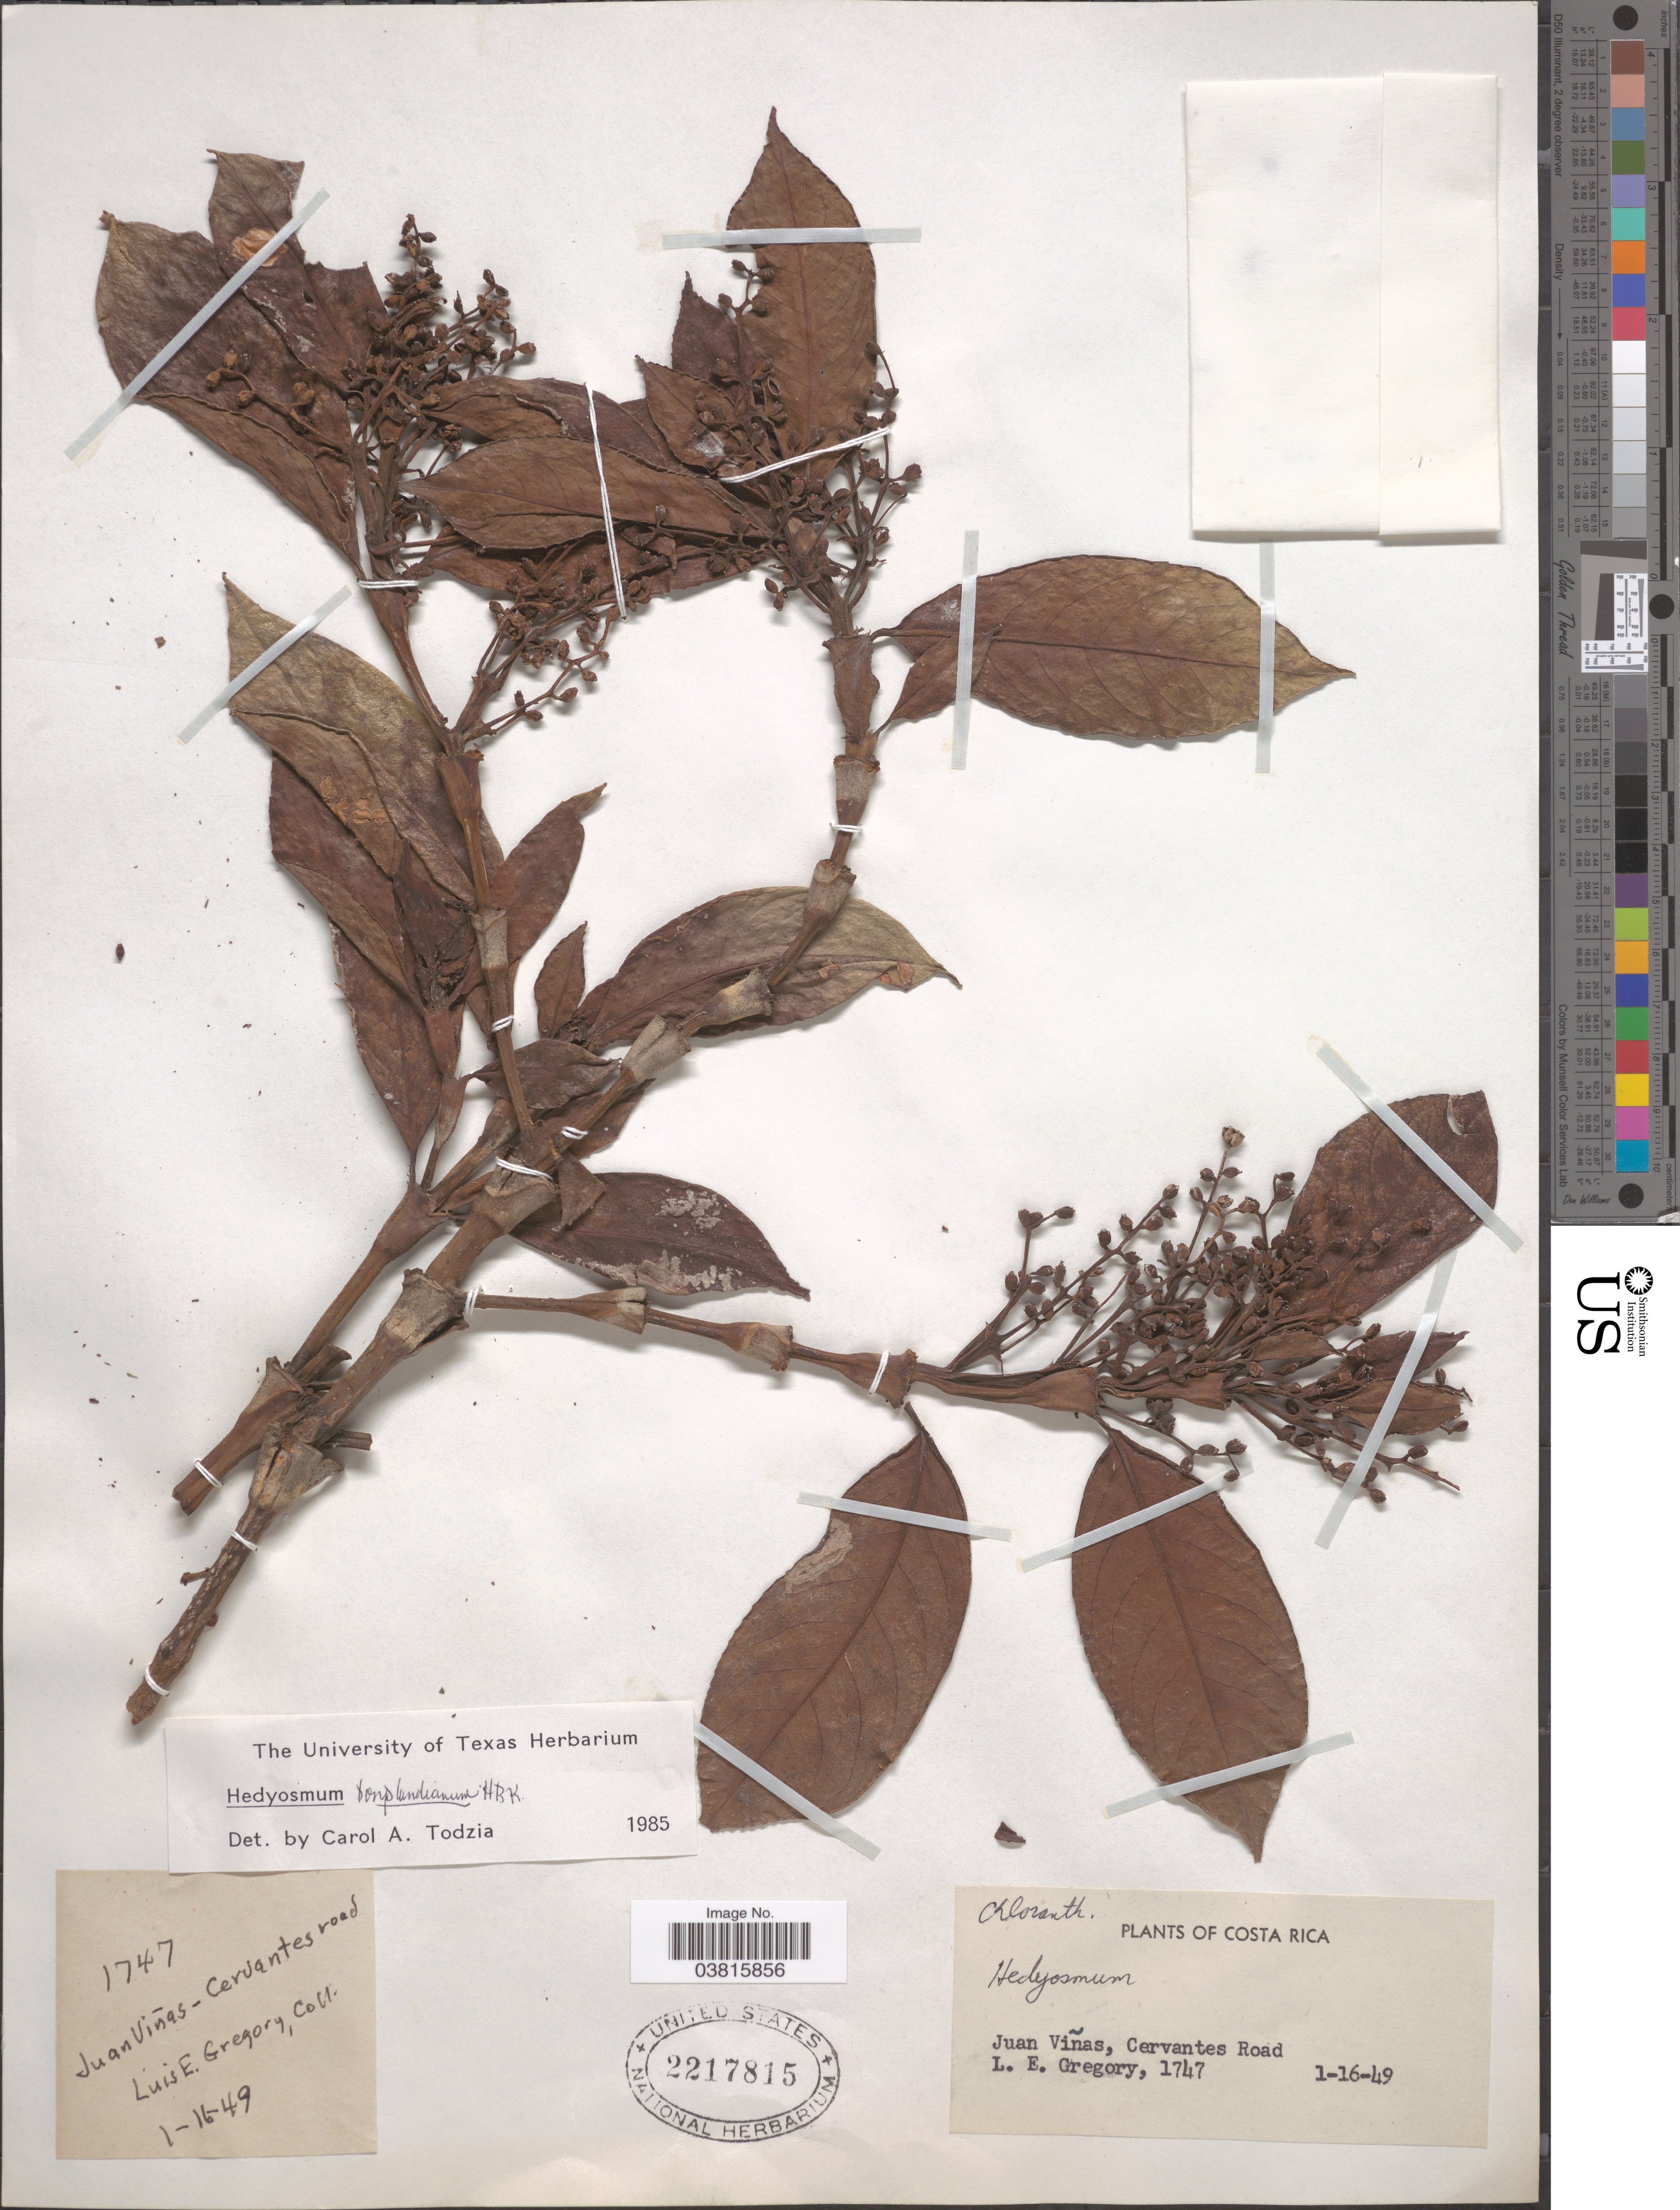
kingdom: Plantae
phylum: Tracheophyta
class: Magnoliopsida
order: Chloranthales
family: Chloranthaceae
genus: Hedyosmum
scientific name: Hedyosmum bonplandianum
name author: Kunth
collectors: L. E. Gregory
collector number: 1747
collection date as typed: Transcribed d/m/y: 16/1/49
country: Costa Rica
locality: Juan Viñas, Cervantes Road.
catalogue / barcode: US 2217815